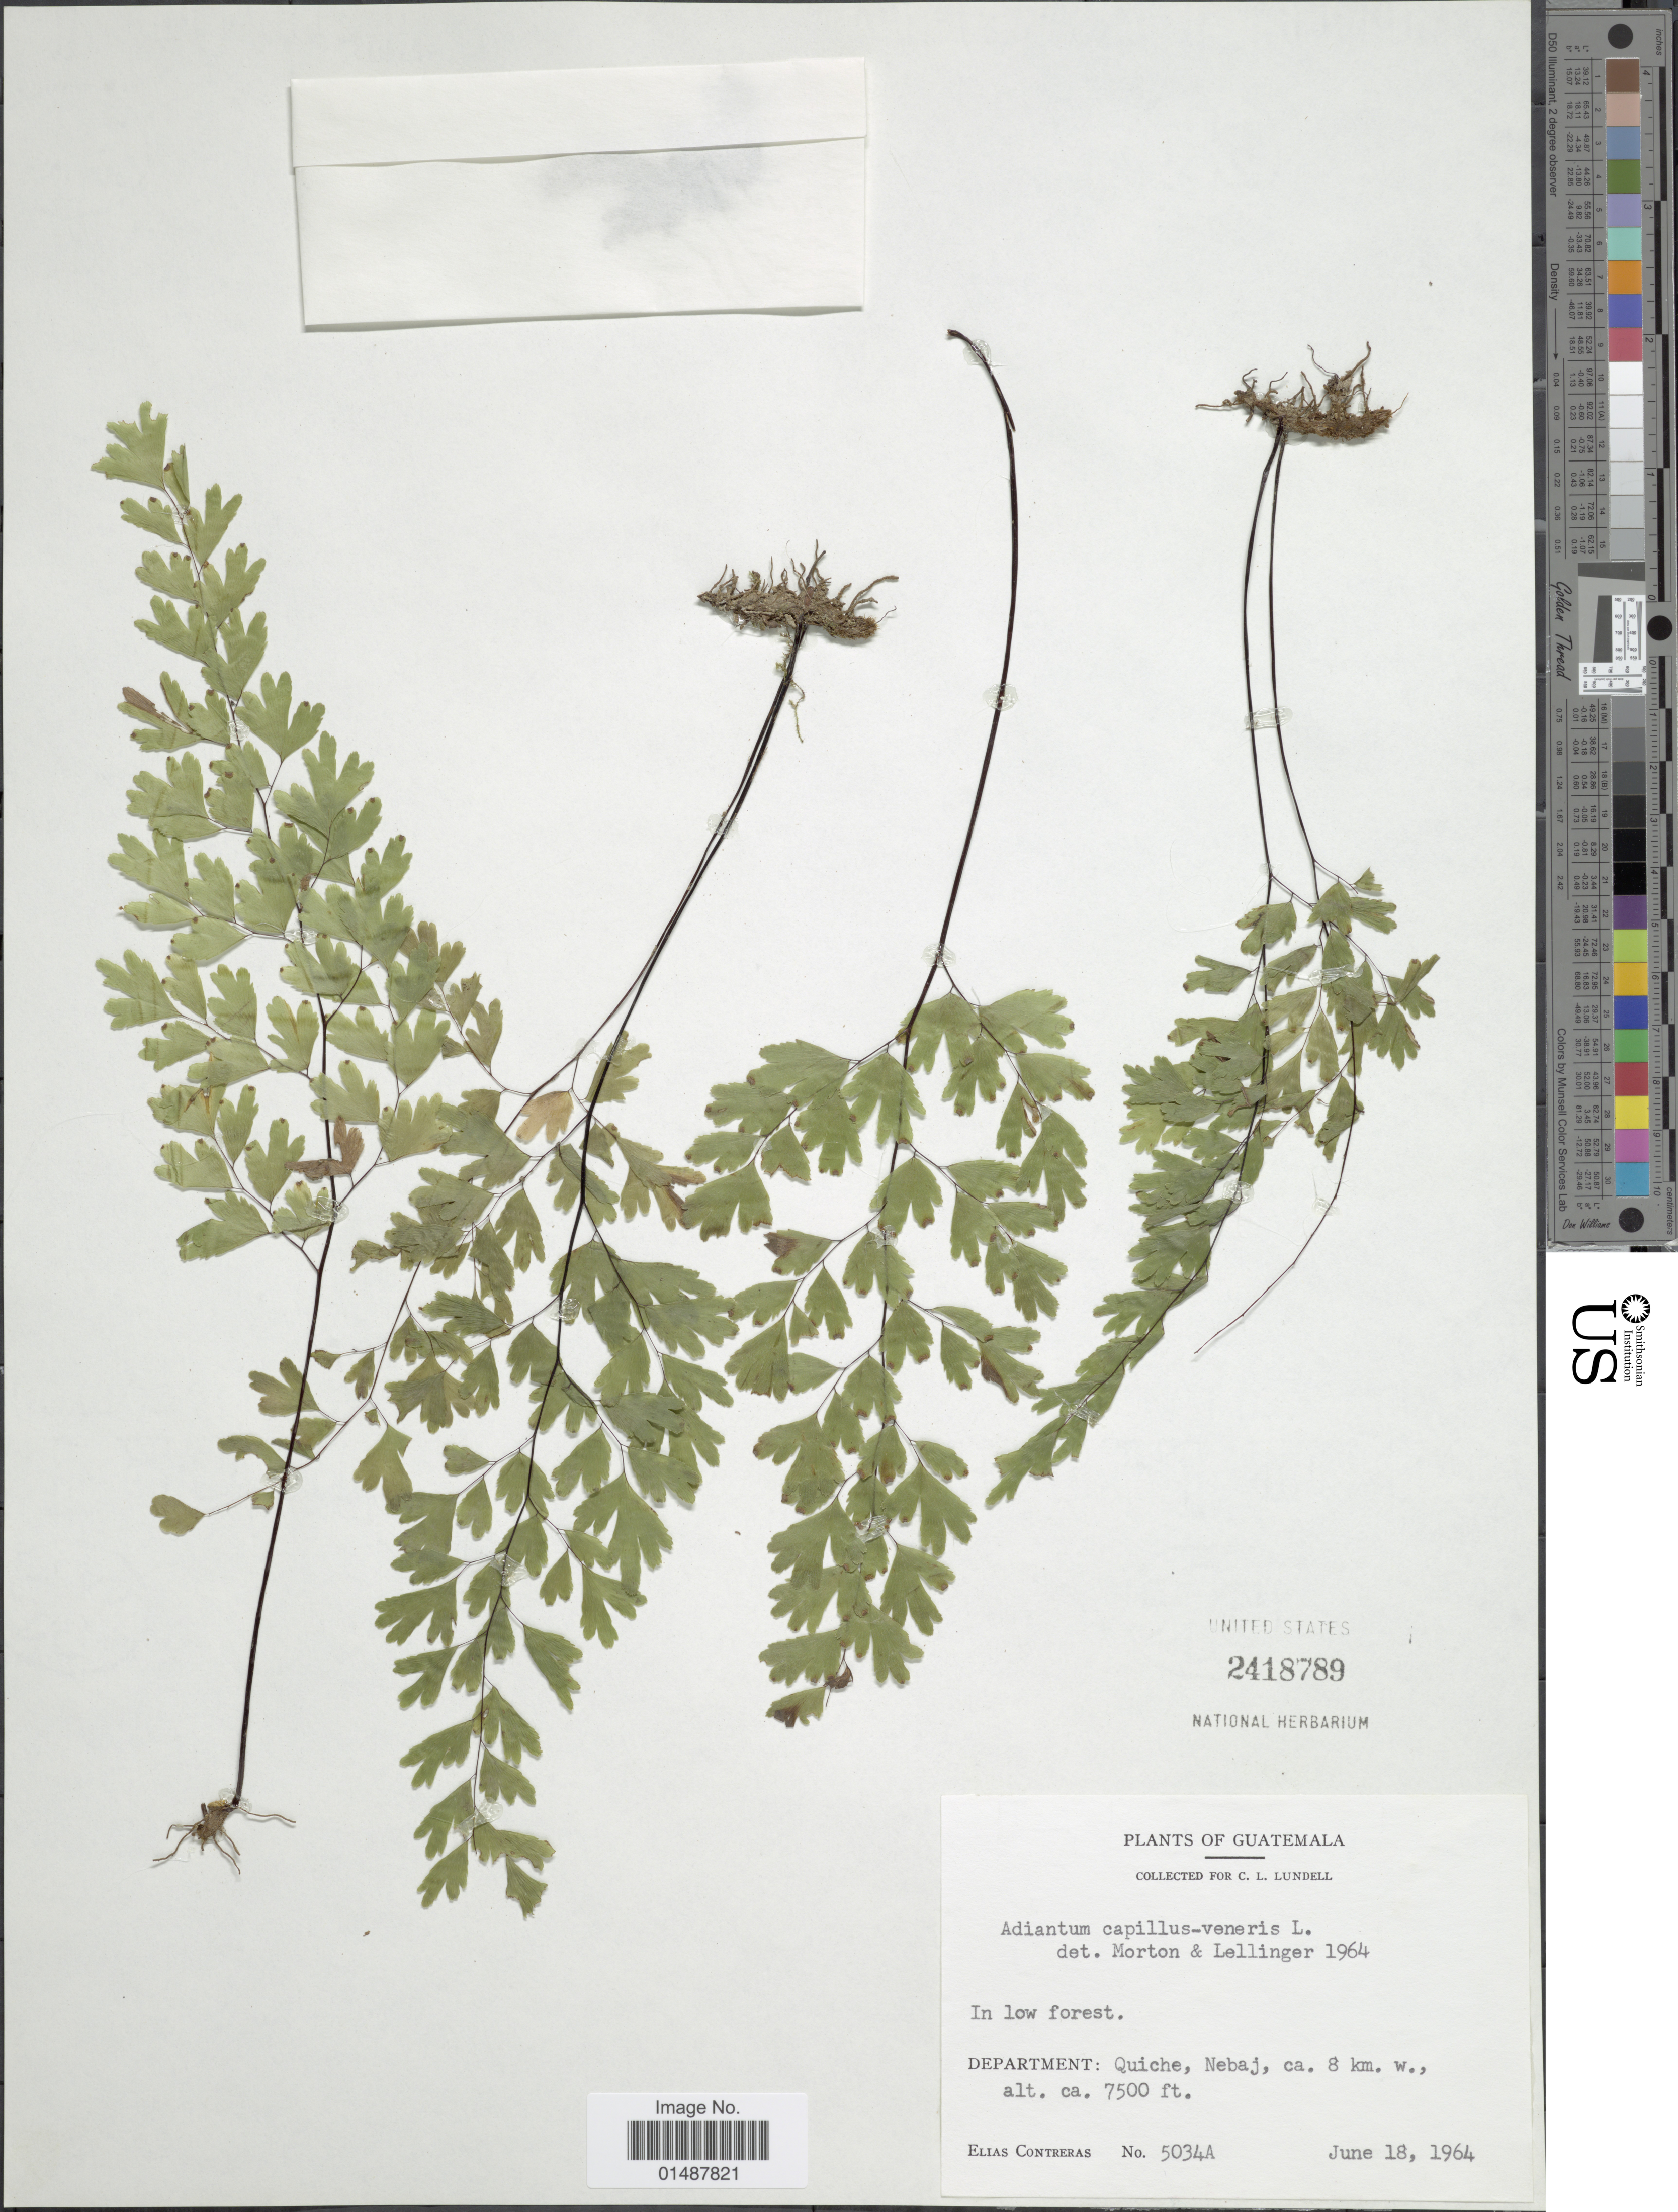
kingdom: Plantae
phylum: Tracheophyta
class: Polypodiopsida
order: Polypodiales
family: Pteridaceae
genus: Adiantum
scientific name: Adiantum capillus-veneris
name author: L.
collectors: E. Contreras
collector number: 5034A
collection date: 1964-06-18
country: Guatemala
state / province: El Quiché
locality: Quiche, Nebaj, ca. 8 km. w.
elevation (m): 2286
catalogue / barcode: US 2418789